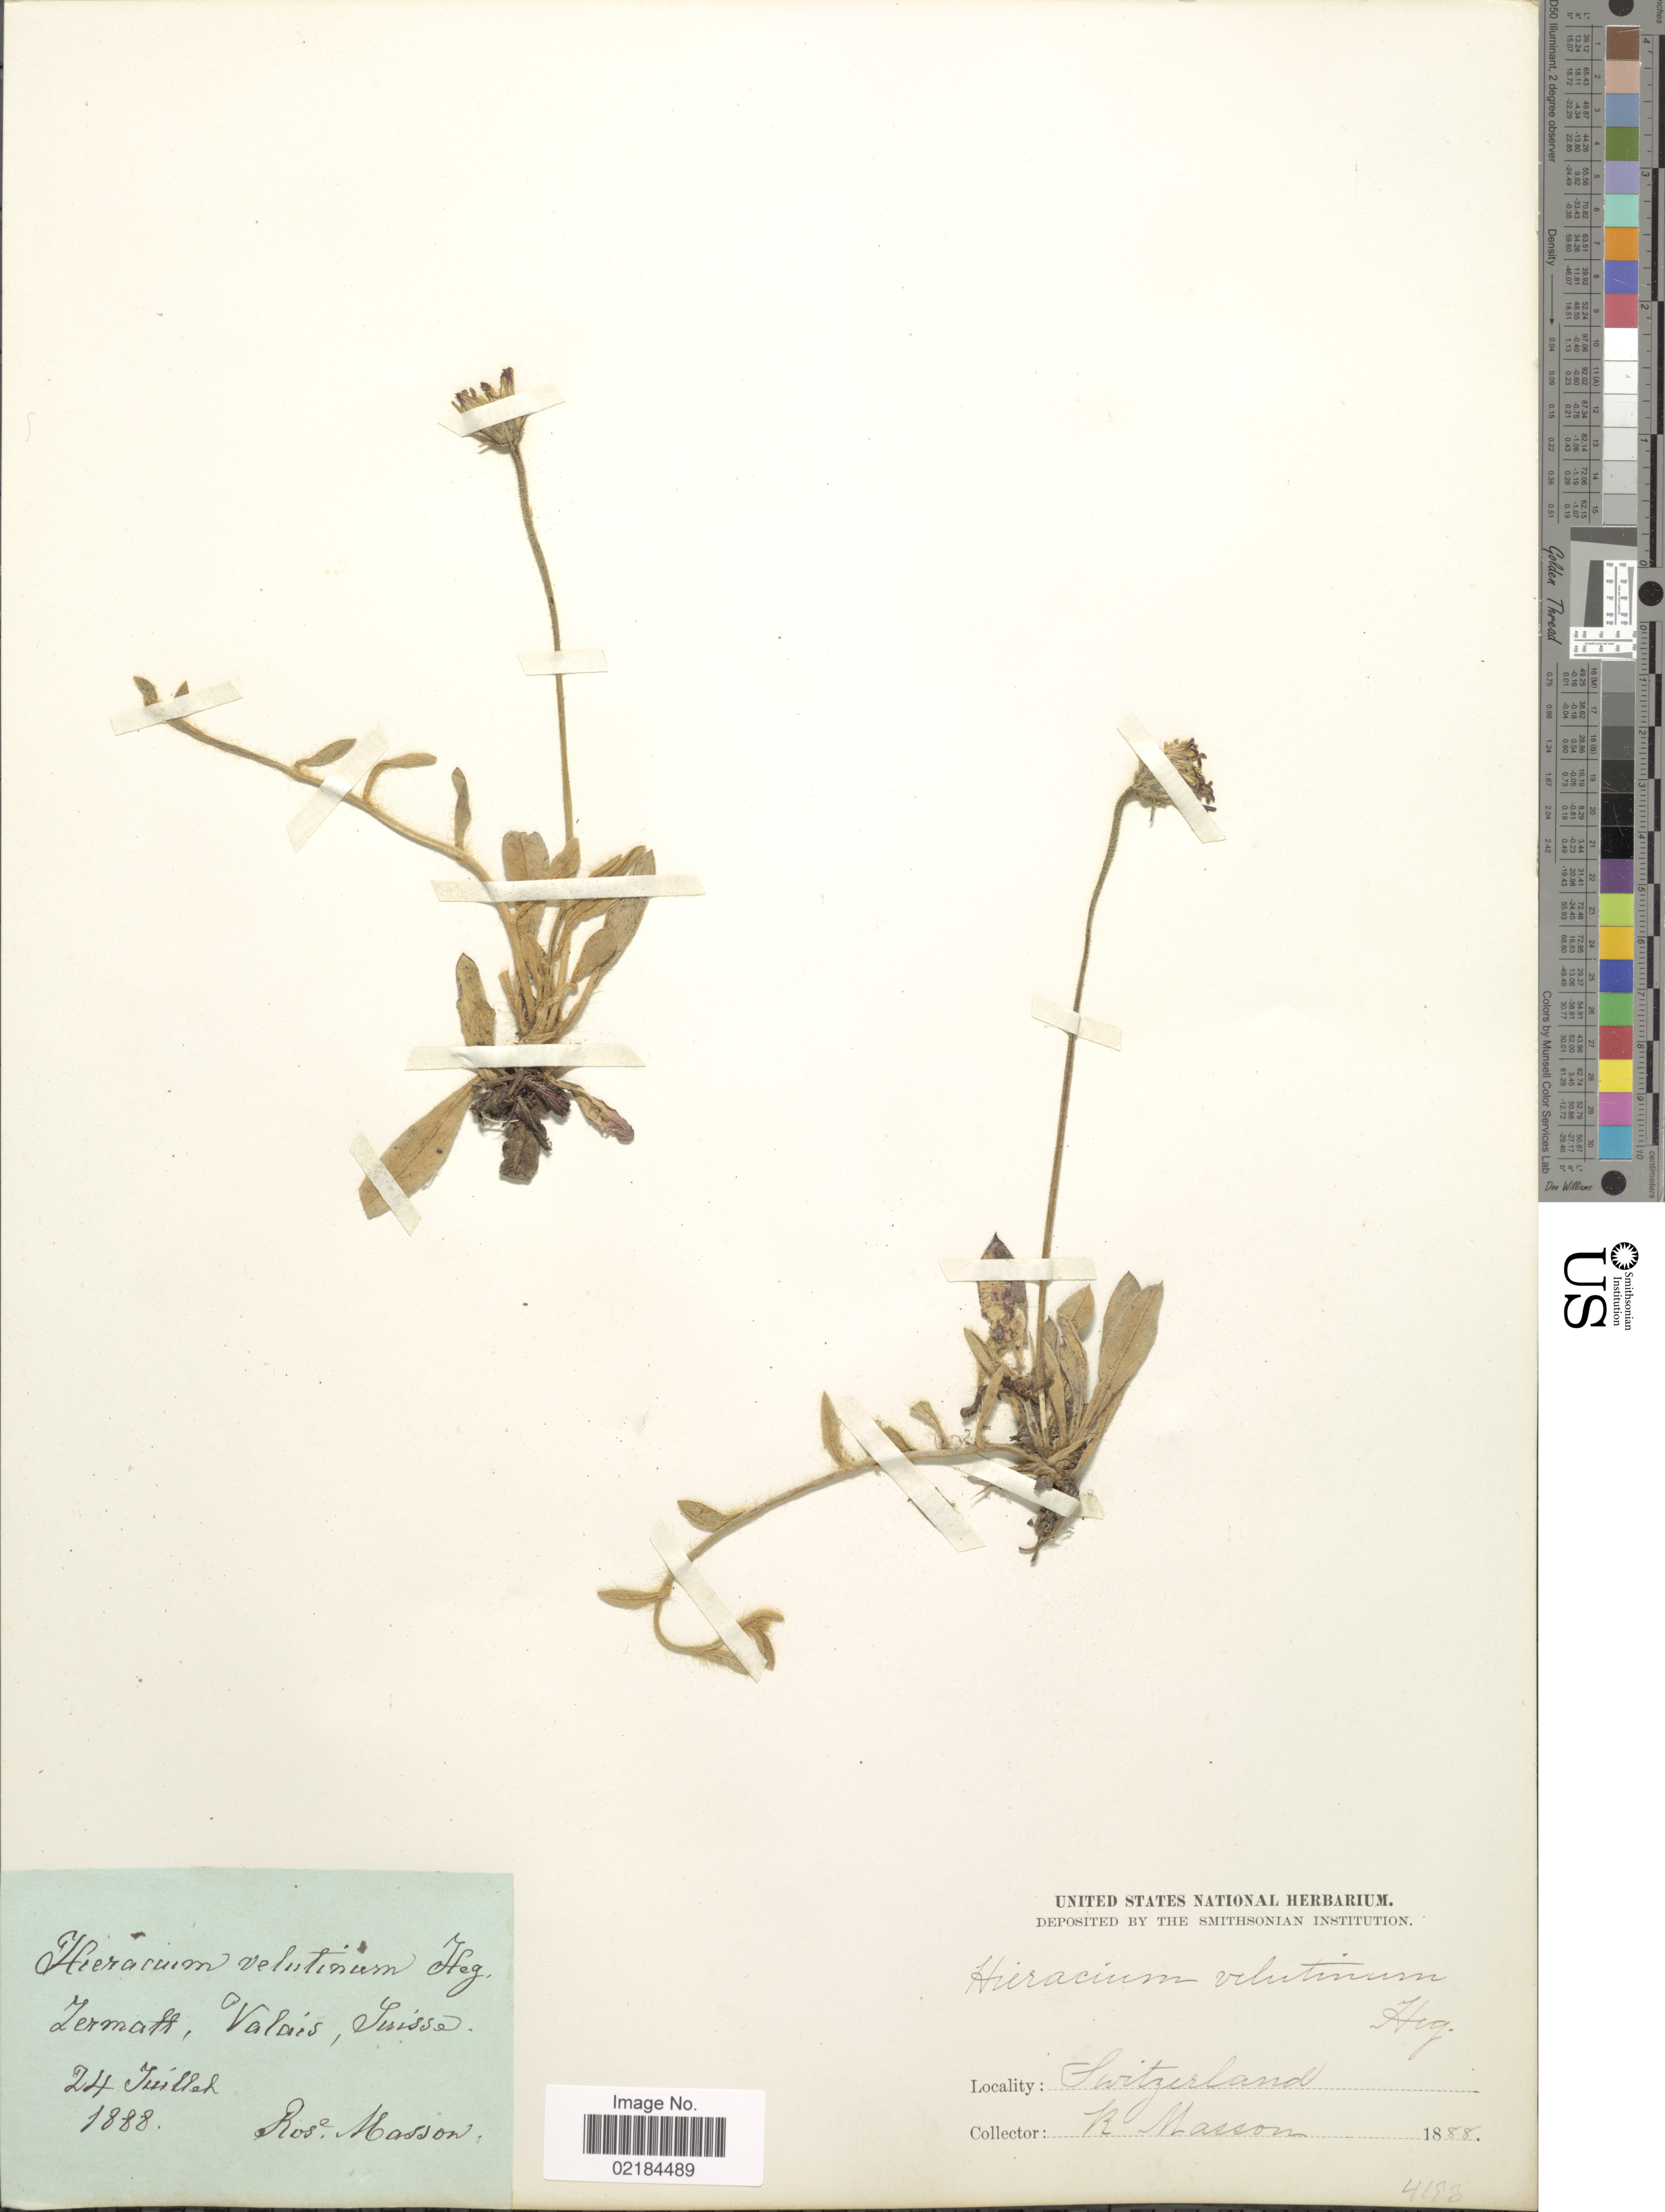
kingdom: Plantae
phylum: Tracheophyta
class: Magnoliopsida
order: Asterales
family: Asteraceae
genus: Pilosella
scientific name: Pilosella velutina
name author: (Froel.) F.W. Schultz & Sch. Bip.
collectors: R. Masson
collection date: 1888-07-24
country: Switzerland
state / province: Valais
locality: Zermatt, Valais, Suisse